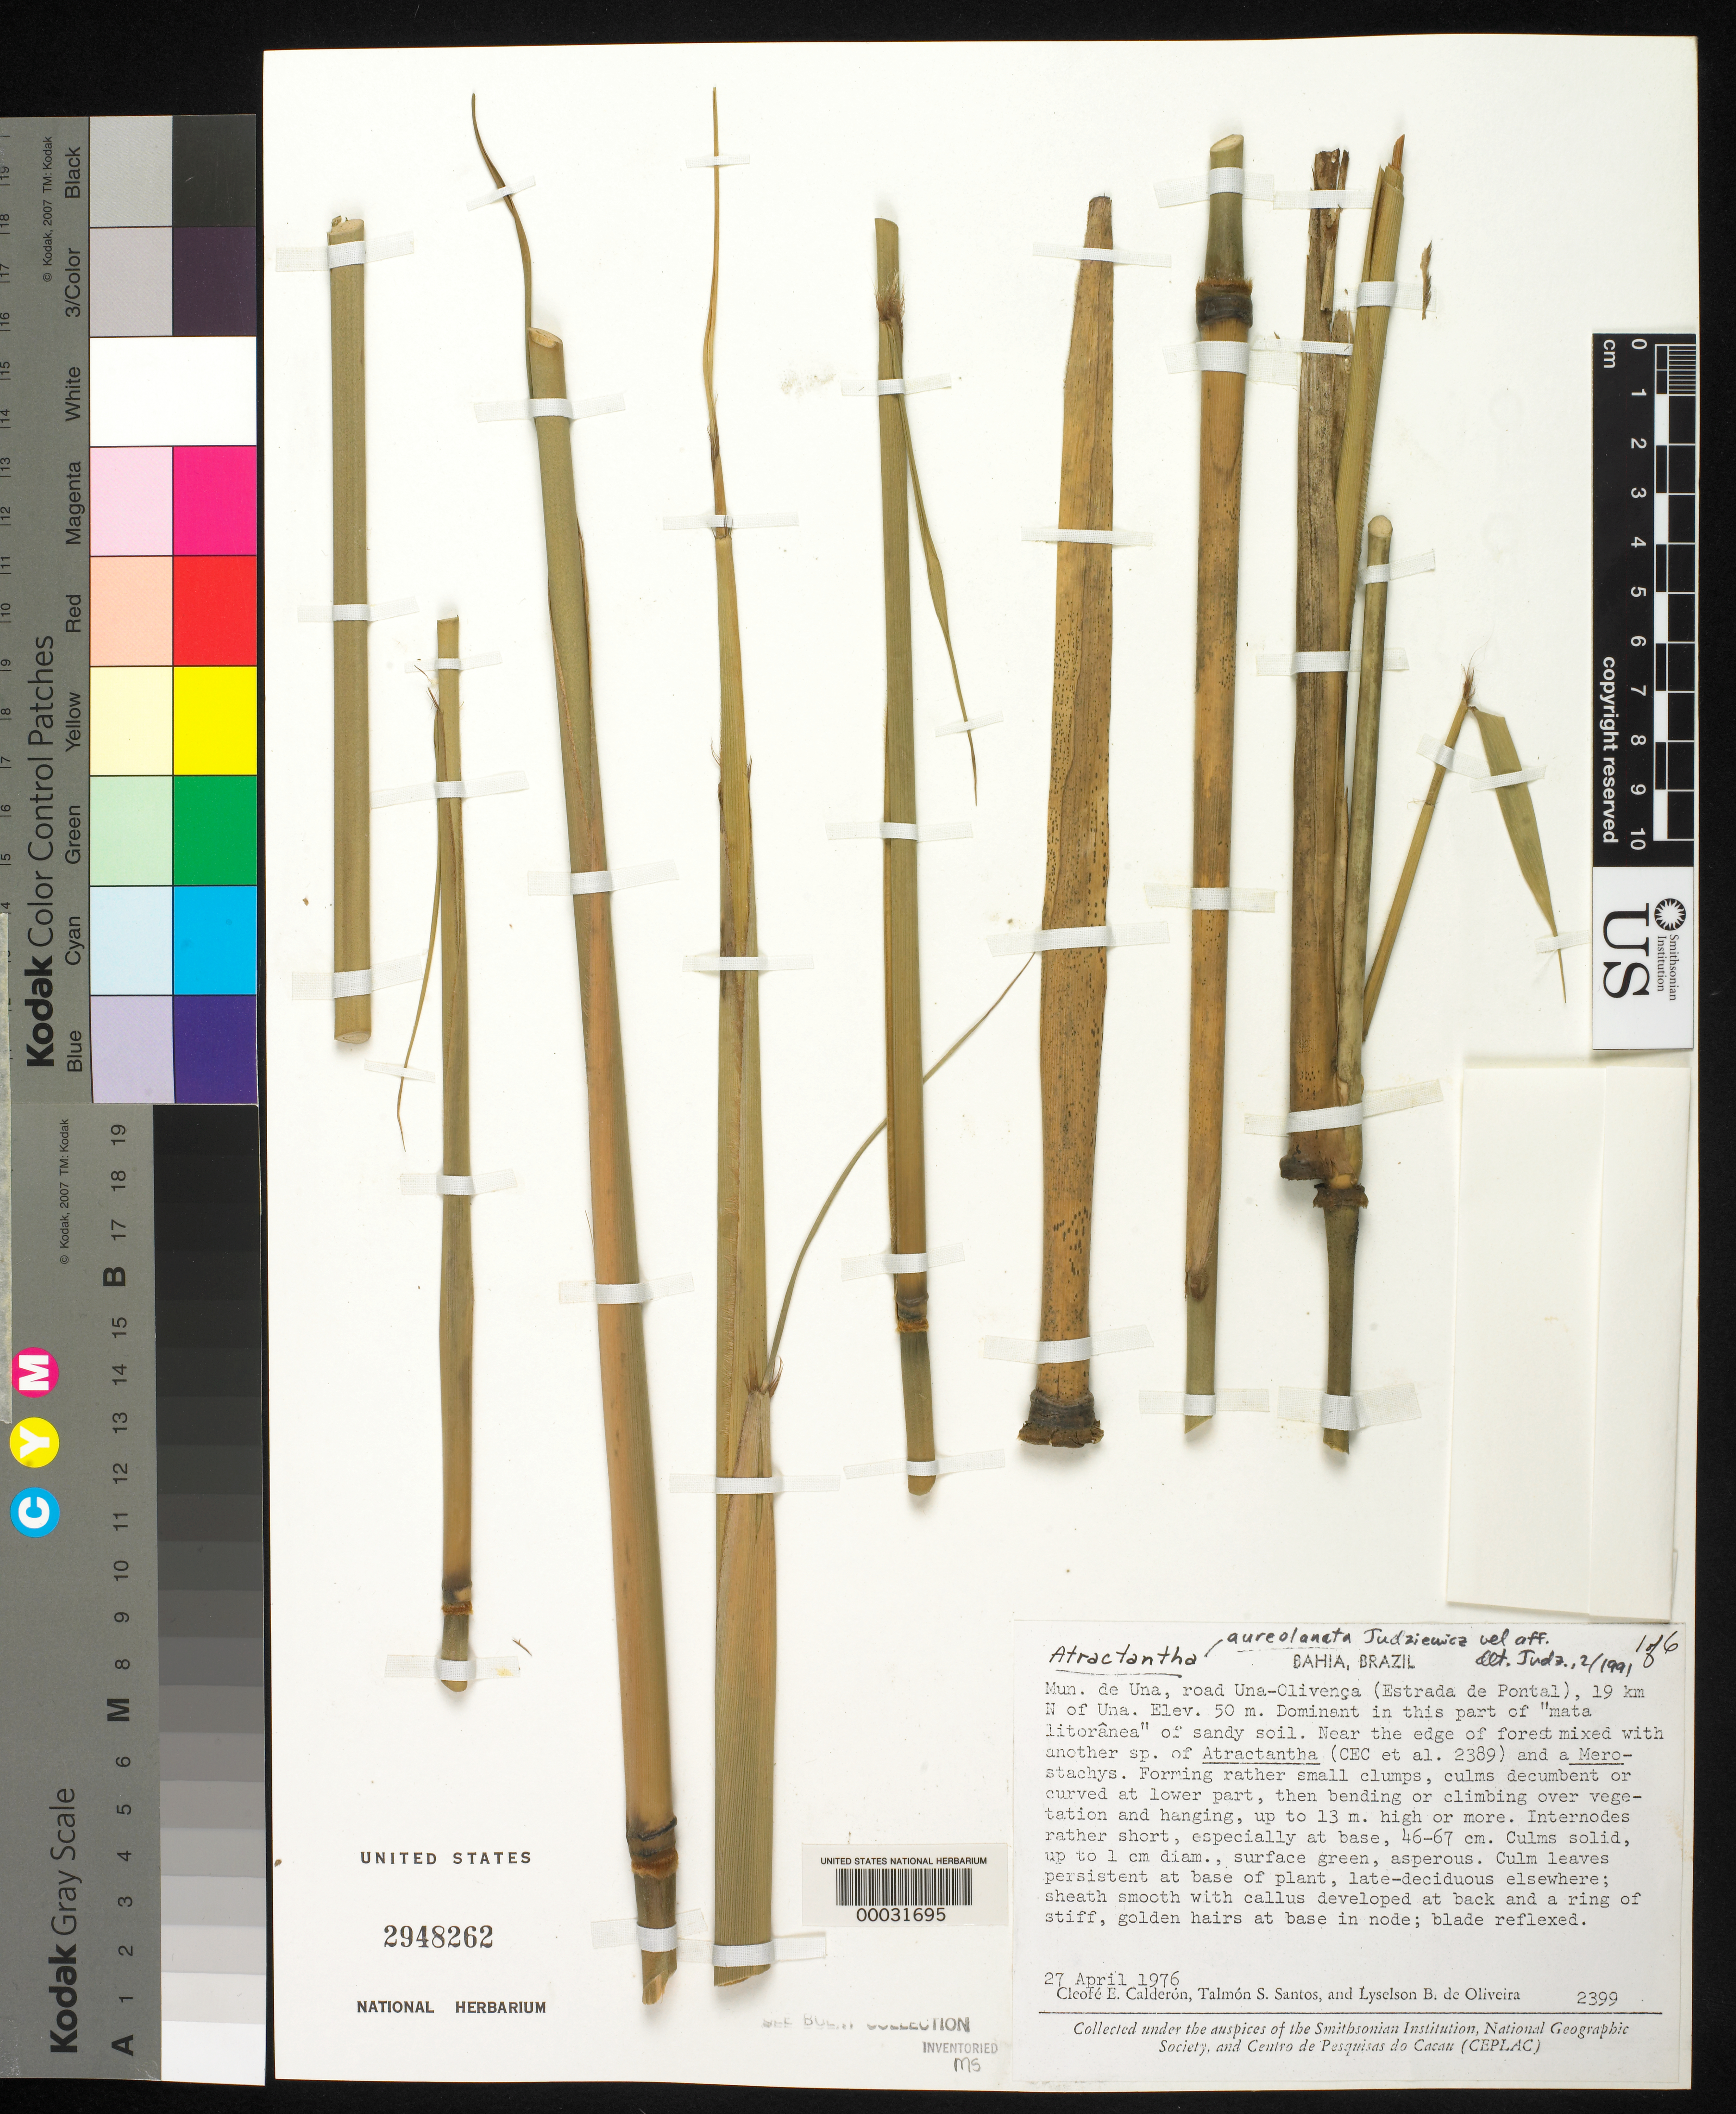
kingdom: Plantae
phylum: Tracheophyta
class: Liliopsida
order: Poales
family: Poaceae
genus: Atractantha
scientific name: Atractantha aureolanata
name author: Judz.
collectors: C. E. Calderón, T. S. Santos & L. de Oliveira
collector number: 2399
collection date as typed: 27 Apr 1976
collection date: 1976-04-27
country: Brazil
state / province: Bahia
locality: Una, olivenga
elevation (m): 50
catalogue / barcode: US 2948262